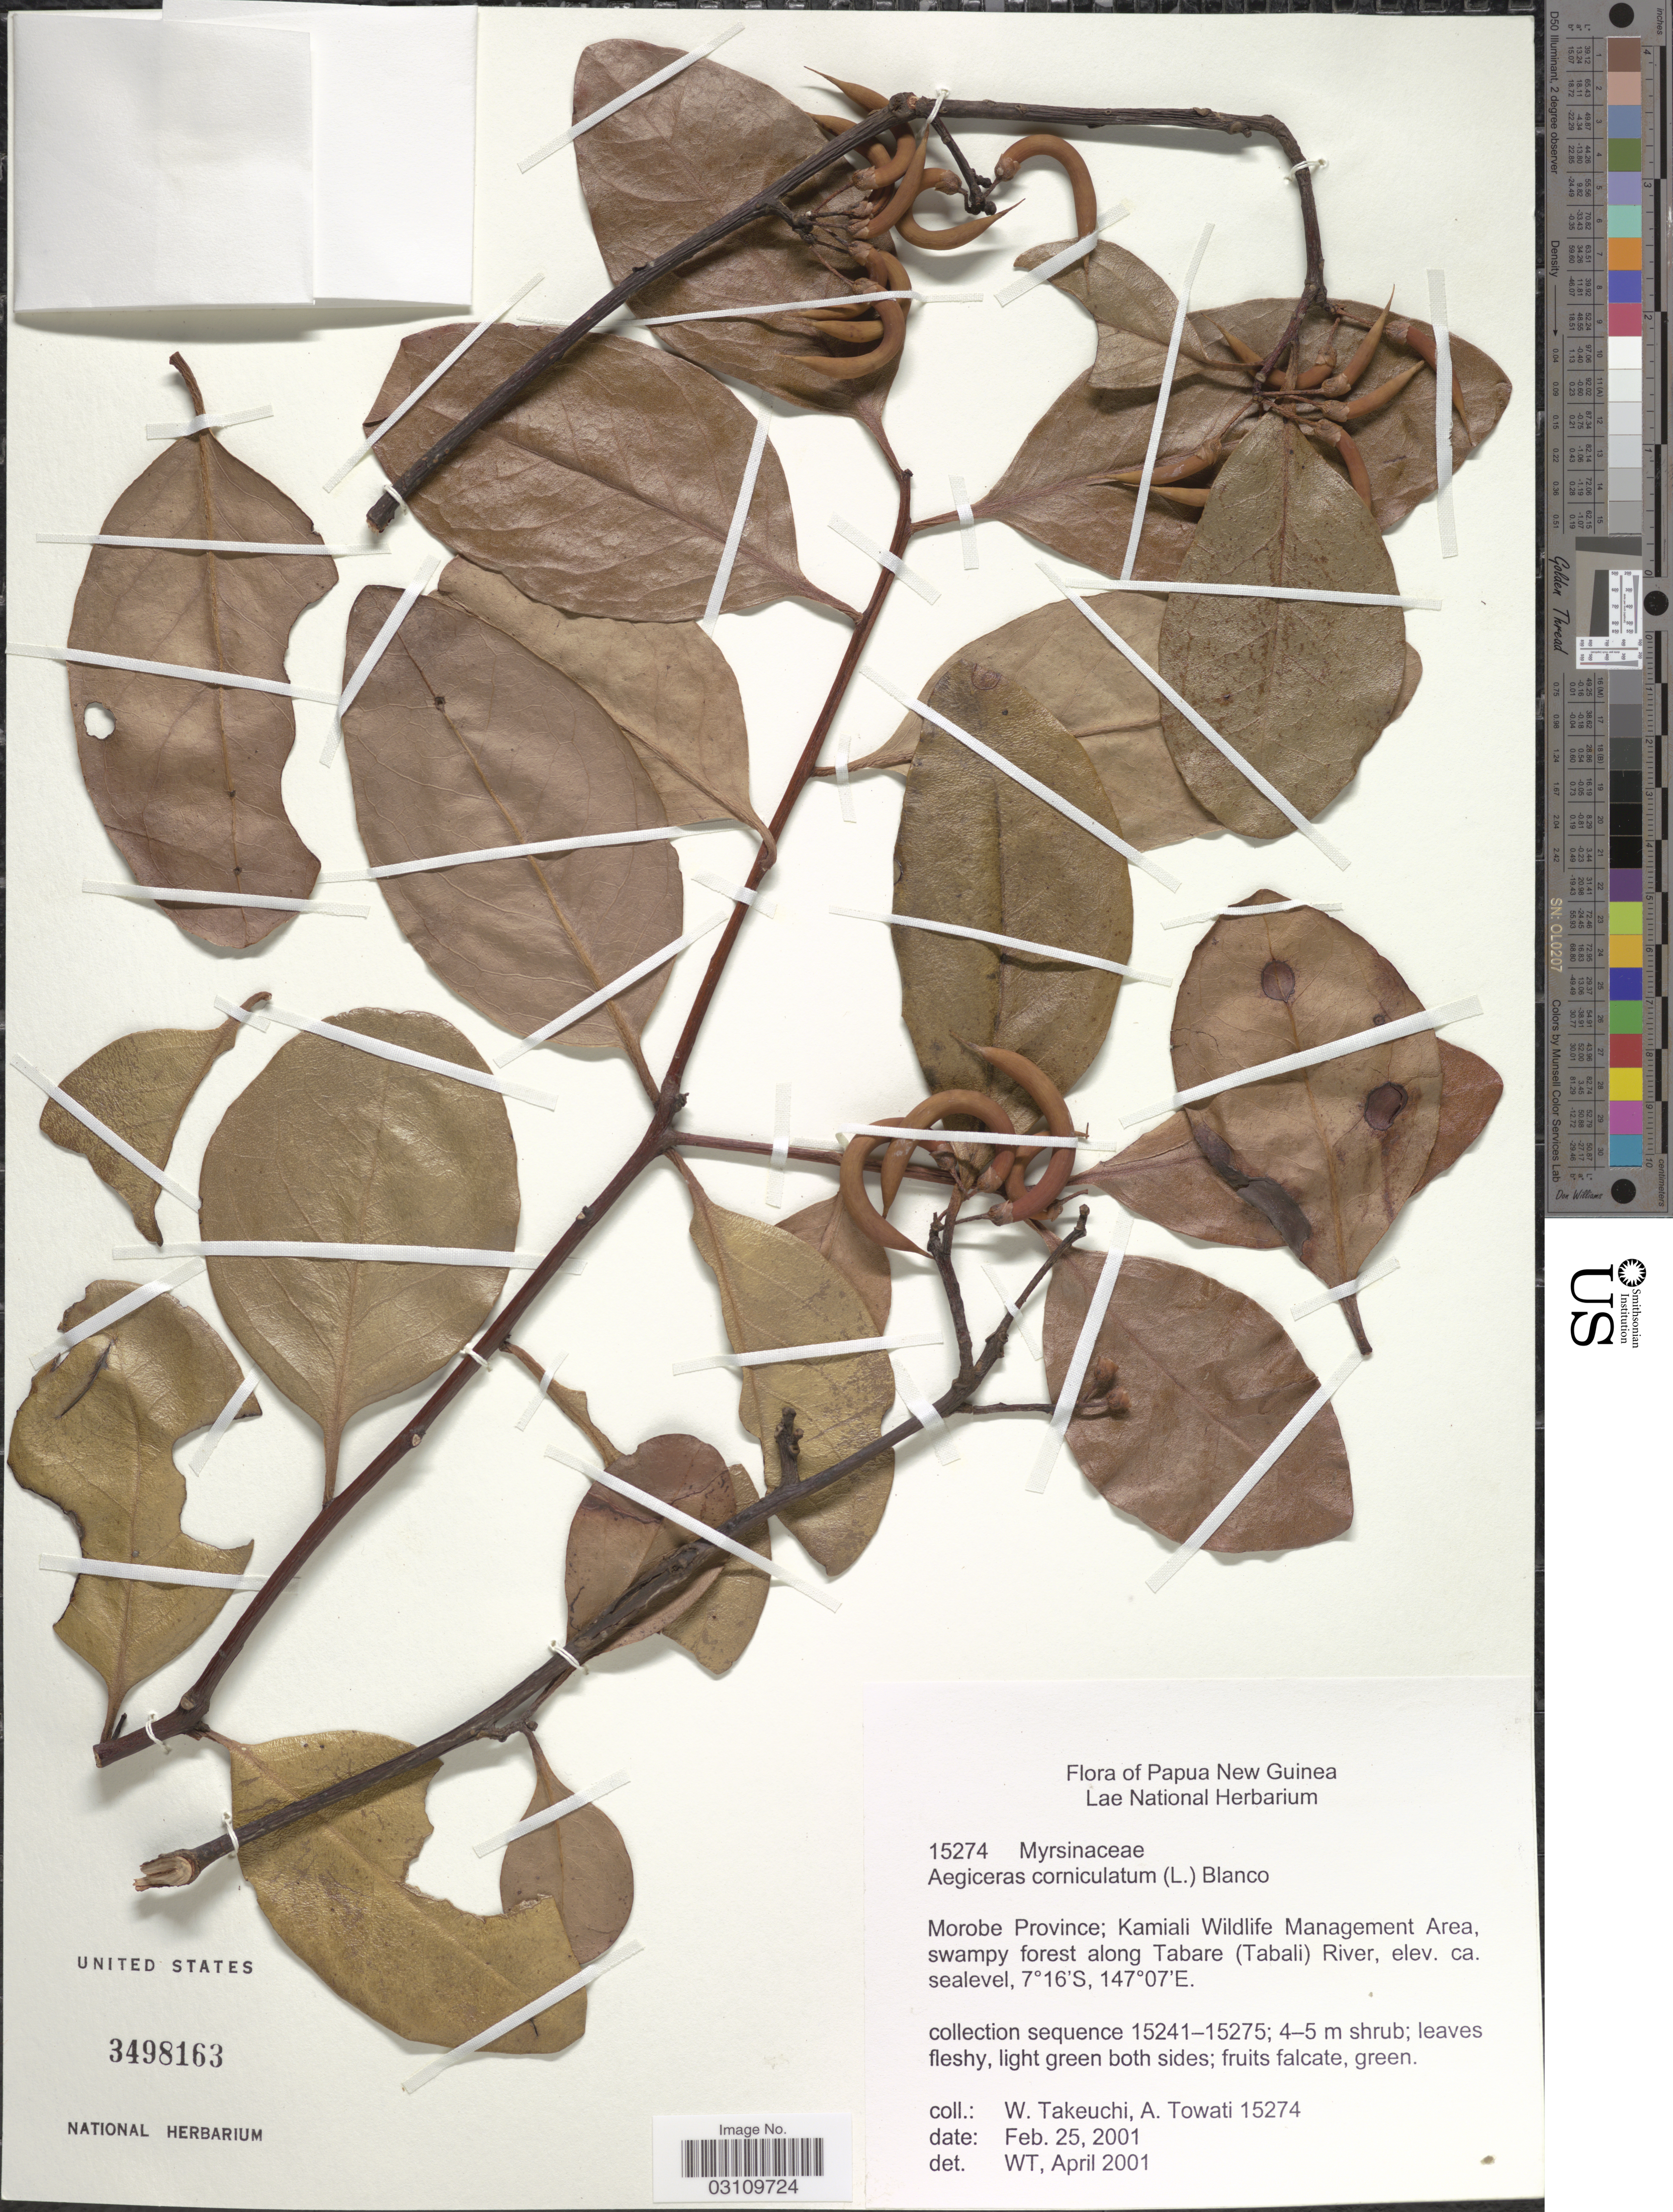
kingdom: Plantae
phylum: Tracheophyta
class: Magnoliopsida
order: Ericales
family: Primulaceae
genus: Aegiceras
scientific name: Aegiceras corniculatum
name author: (L.) Blanco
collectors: W. Takeuchi & A. Towati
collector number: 15274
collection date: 2001-02-25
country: Papua New Guinea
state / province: Morobe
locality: Morobe Province; Kamiali Wildlife Management Area, swampy forest along Tabare (Tabali) River.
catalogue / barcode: US 3498163